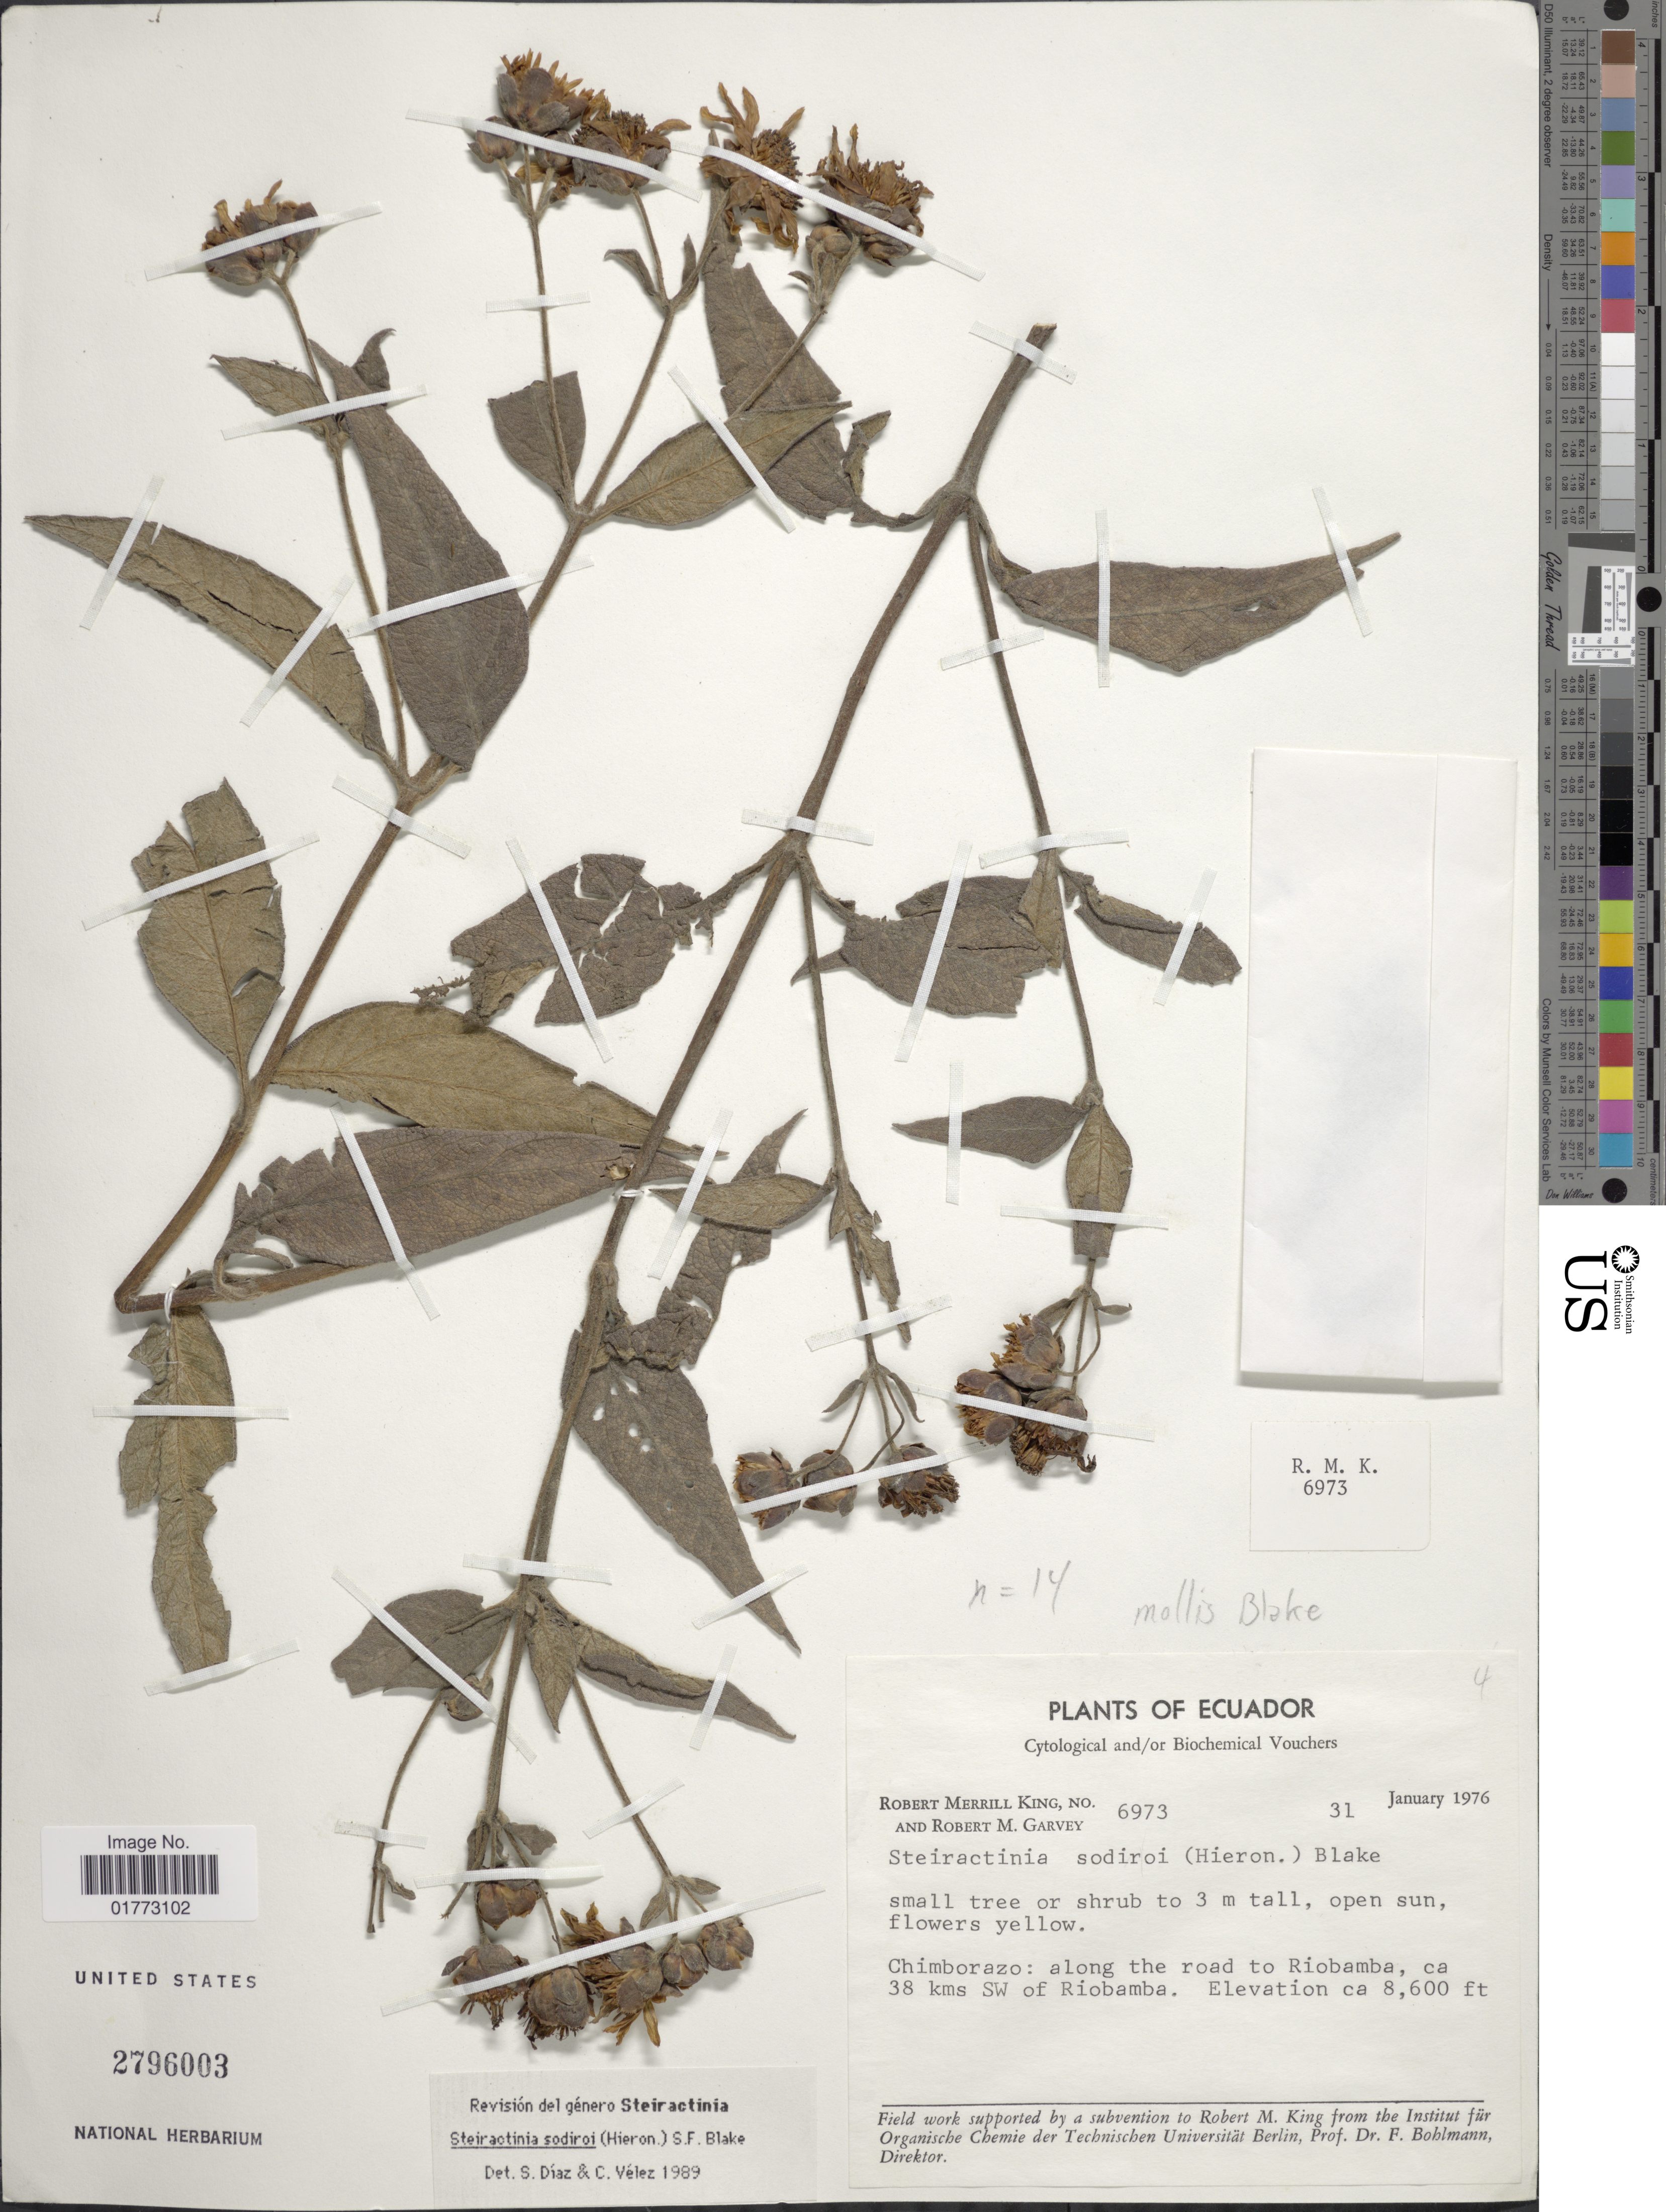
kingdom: Plantae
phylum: Tracheophyta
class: Magnoliopsida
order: Asterales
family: Asteraceae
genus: Steiractinia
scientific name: Steiractinia sodiroi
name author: (Hieron. ex Sodiro) S.F. Blake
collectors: R. M. King & R. Garvey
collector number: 6973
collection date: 1976-01-31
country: Ecuador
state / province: Chimborazo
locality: Along the road to Riobamba, ca. 38 kms SW of Riobamba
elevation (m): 2621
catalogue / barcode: US 2796003